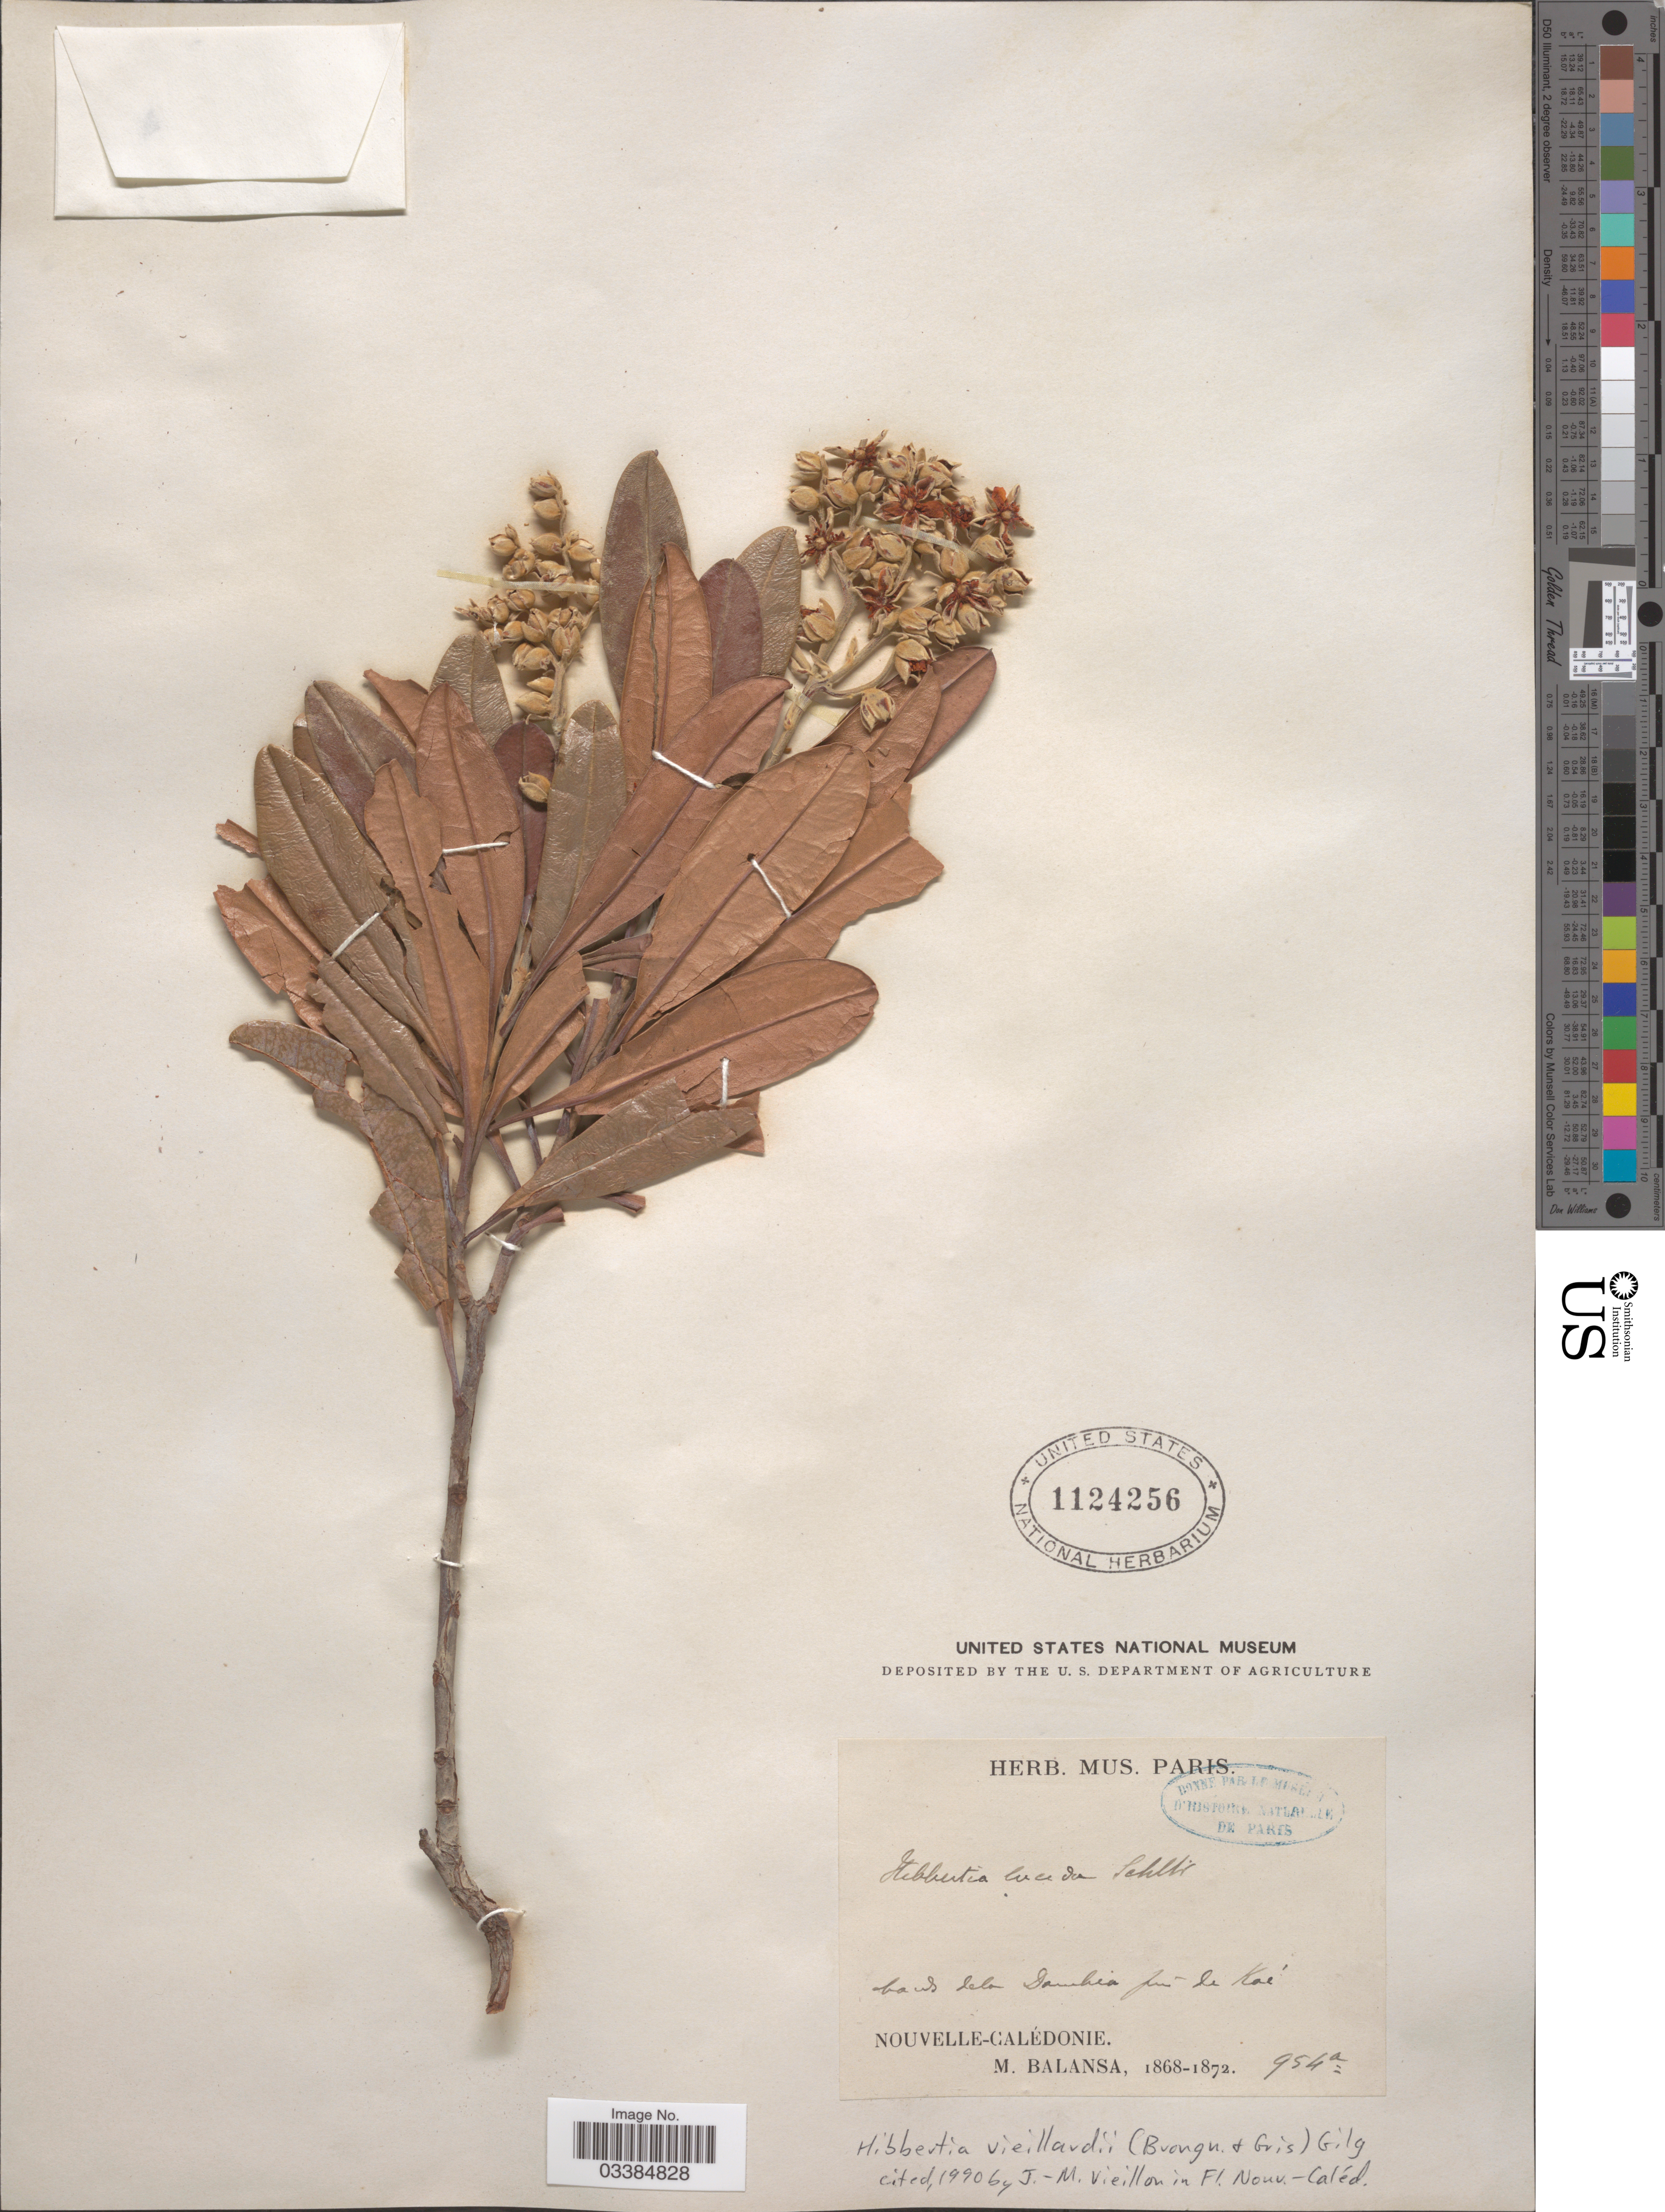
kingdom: Plantae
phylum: Tracheophyta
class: Magnoliopsida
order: Dilleniales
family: Dilleniaceae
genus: Hibbertia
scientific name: Hibbertia vieillardii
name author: Gilg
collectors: B. Balansa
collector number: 954a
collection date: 1868/1872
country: New Caledonia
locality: Dans [interpreted] de la Dambia [interpreted] près le Koé, Nouvelle-Calédonie.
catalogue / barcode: US 1124256